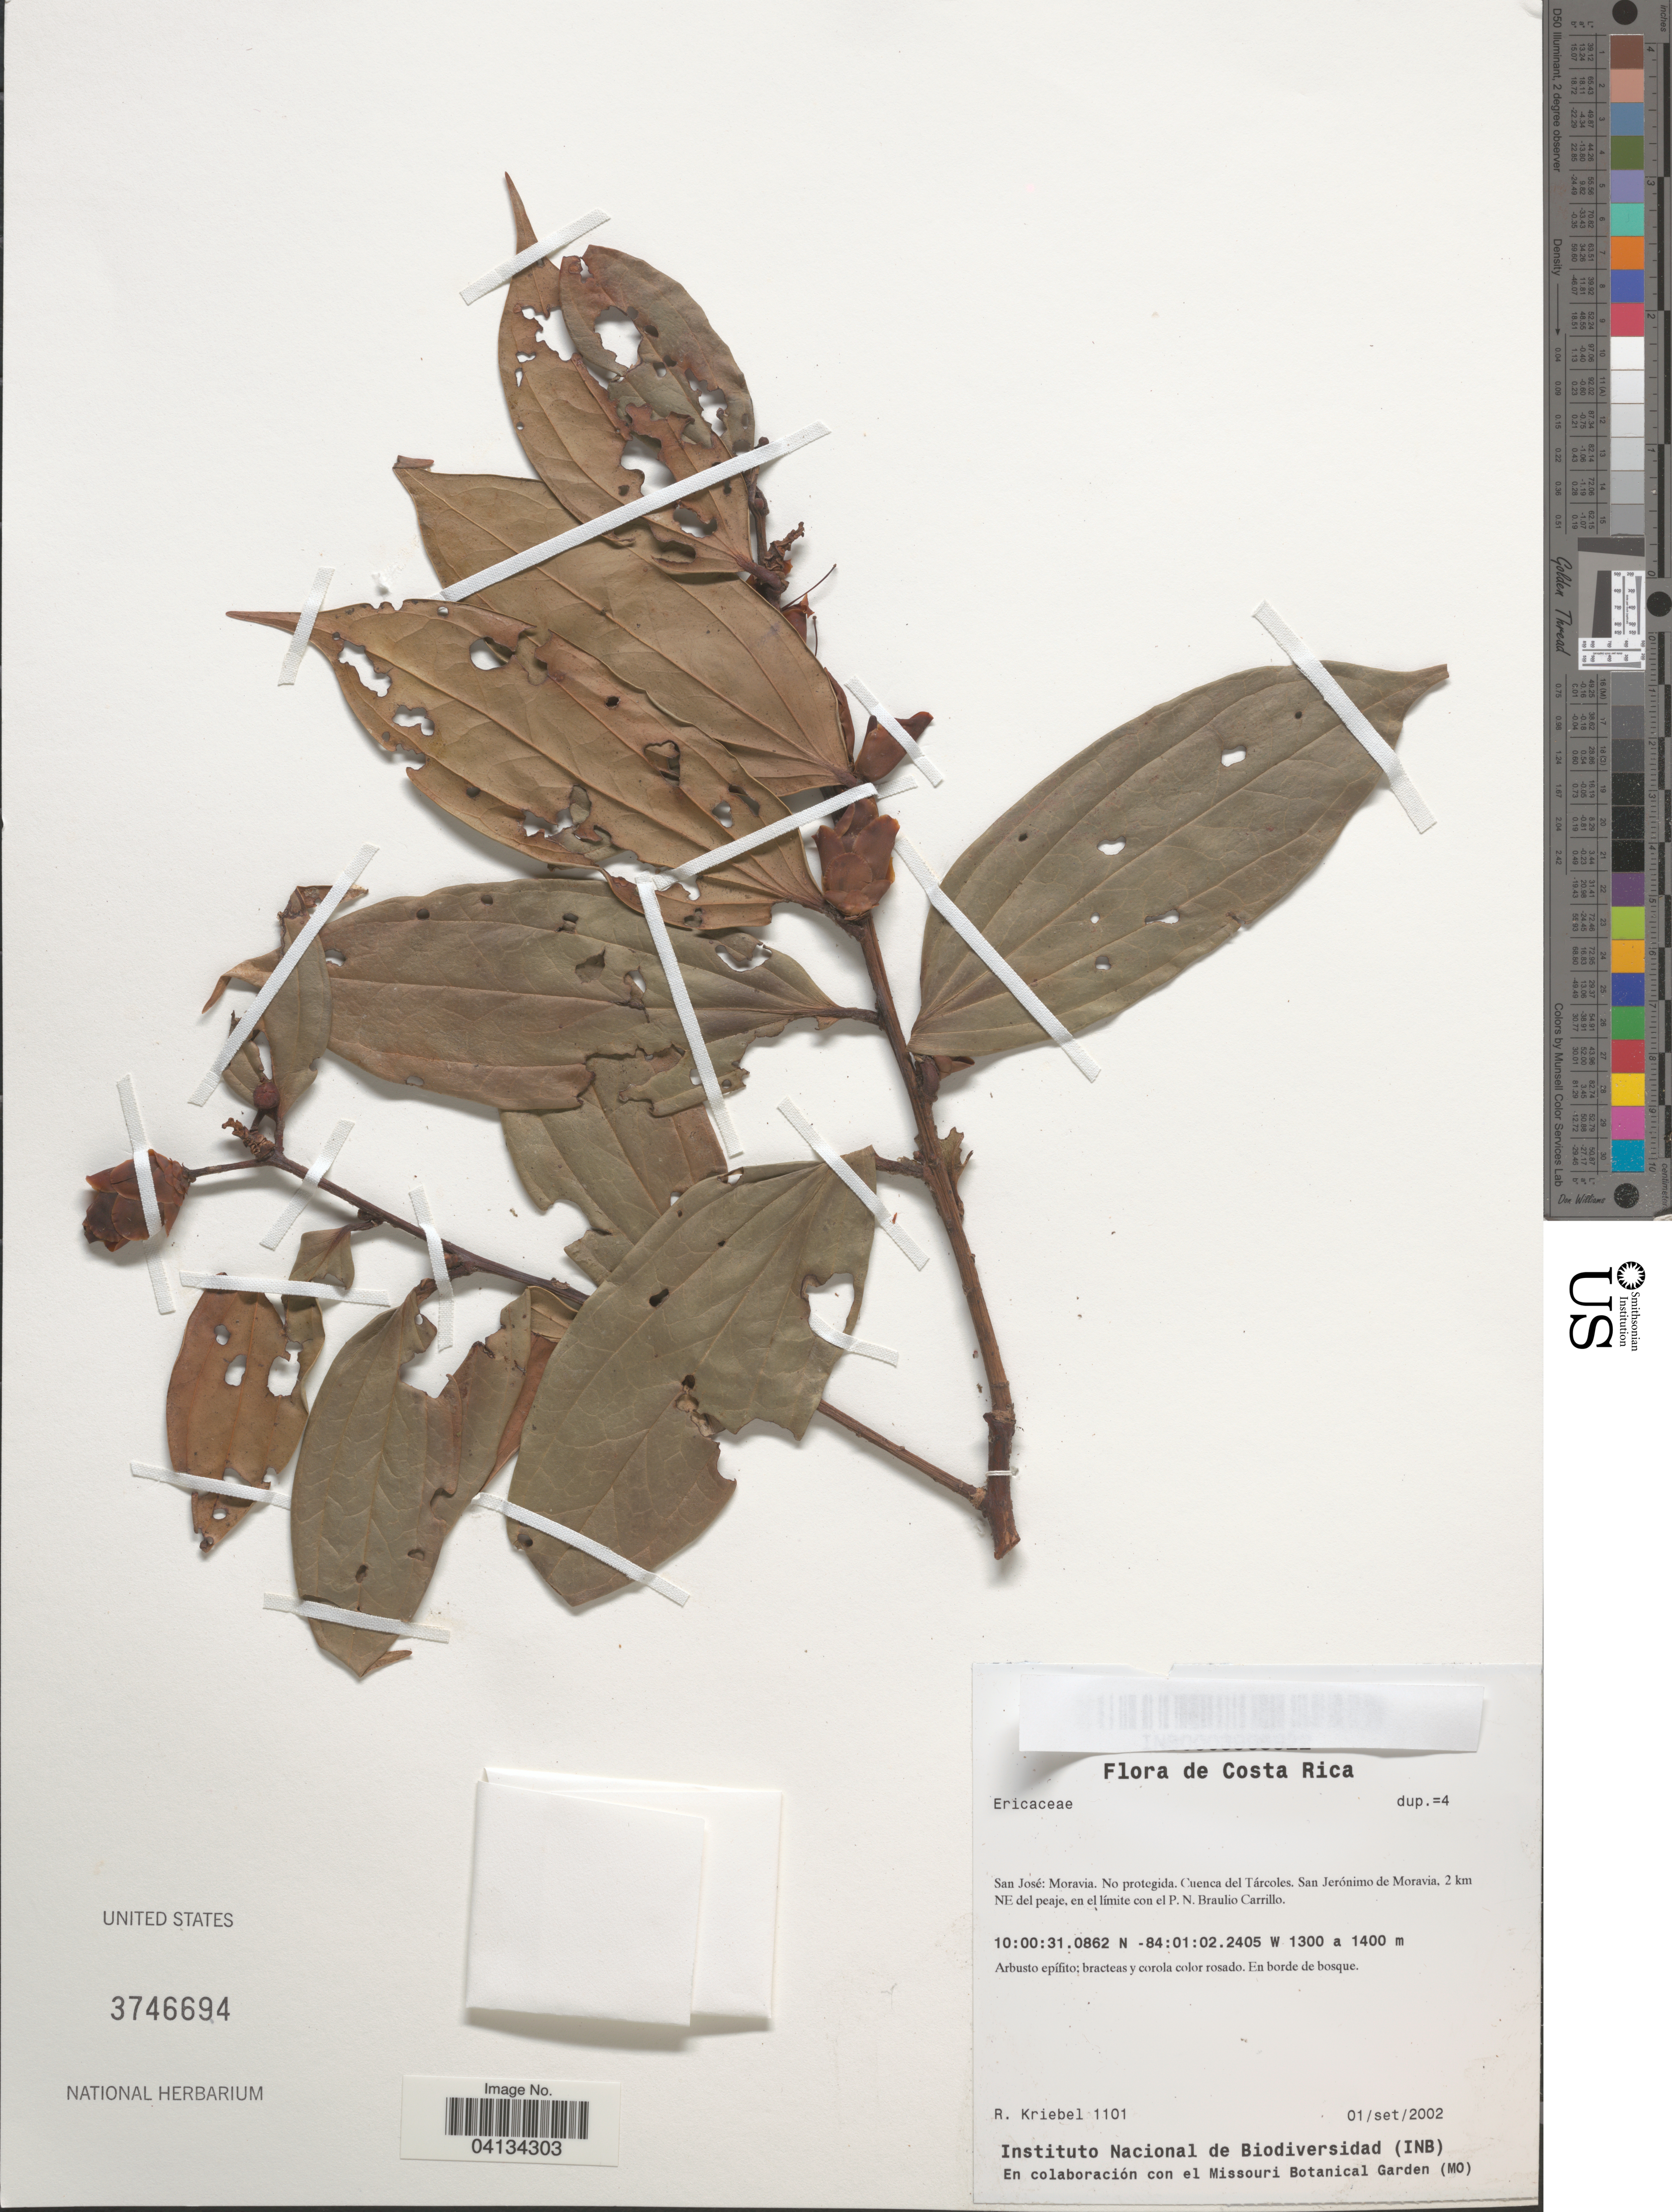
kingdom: Plantae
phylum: Tracheophyta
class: Magnoliopsida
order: Ericales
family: Ericaceae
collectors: R. Kriebel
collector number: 1101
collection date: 2002-09-01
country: Costa Rica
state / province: San José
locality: Moravia. No protegida. Cuenca del Tárcoles. San Jerónimo de Moravia, 2 km NE del peaje, en el límite con el P.N. Braulio Carrillo.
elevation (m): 1300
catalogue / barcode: US 3746694